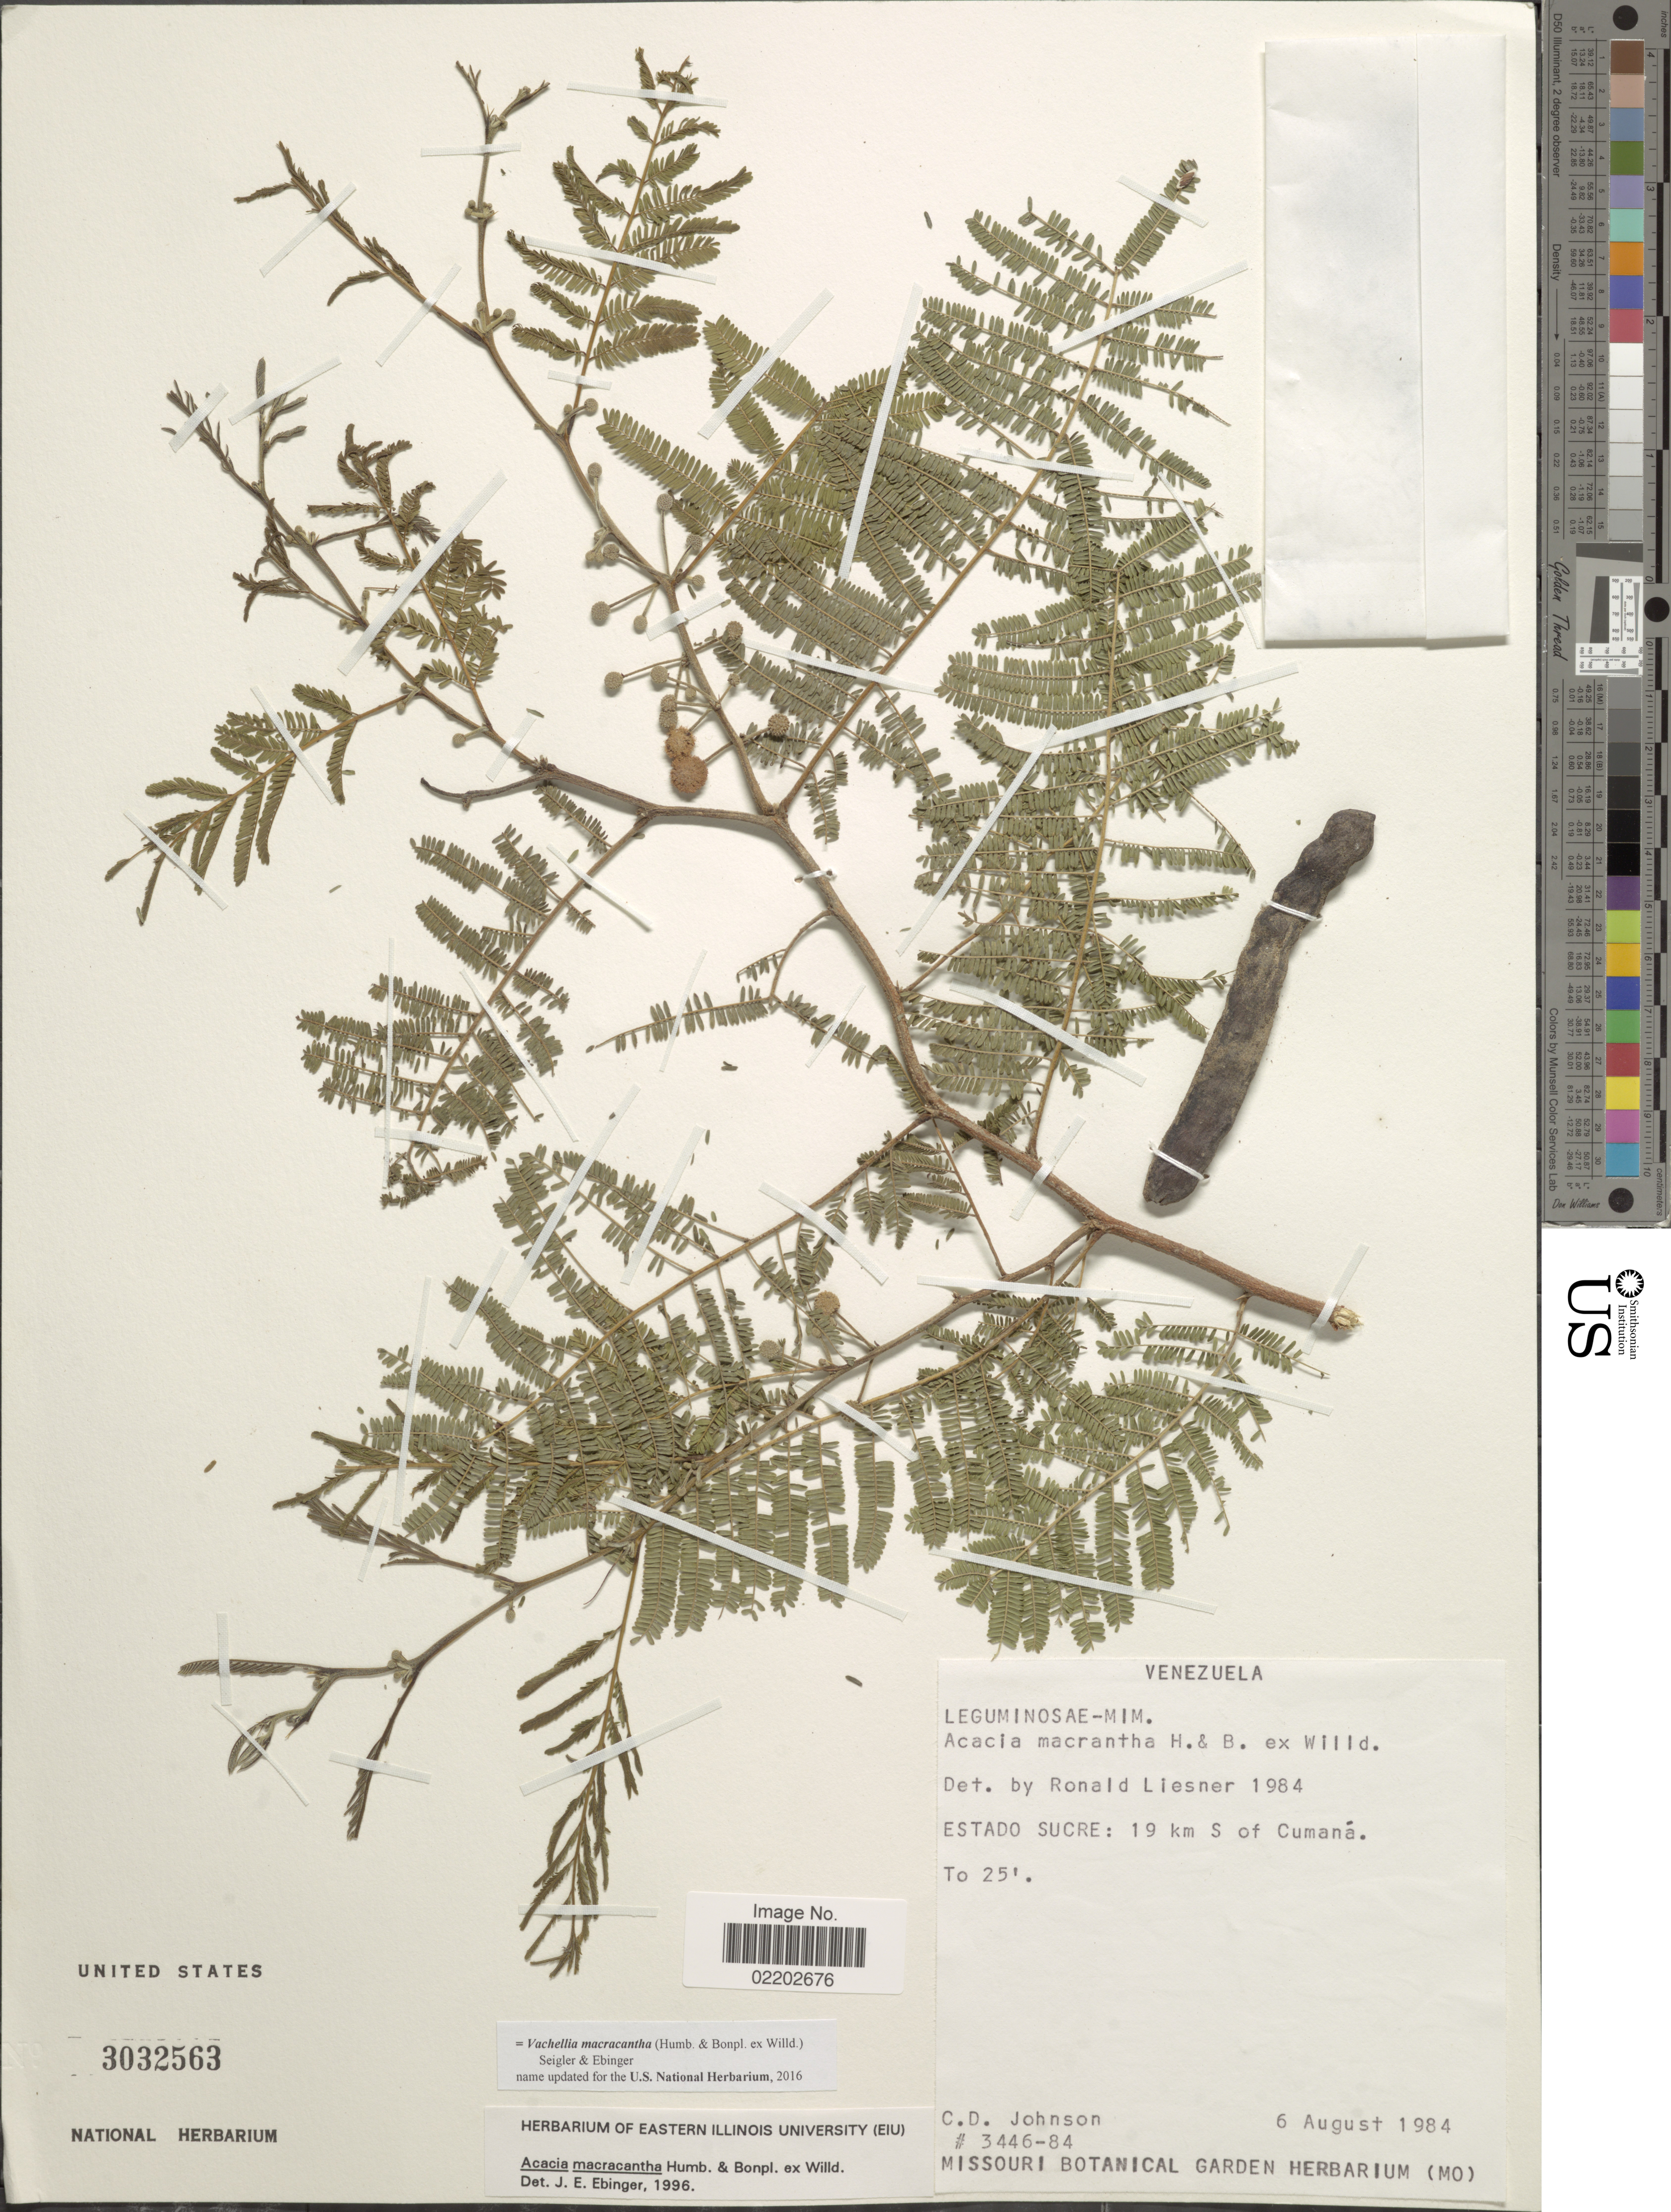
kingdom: Plantae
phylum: Tracheophyta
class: Magnoliopsida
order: Fabales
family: Fabaceae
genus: Vachellia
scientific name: Vachellia macracantha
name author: (Humb. & Bonpl. ex Willd.) Seigler & Ebinger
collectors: C. D. Johnson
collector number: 3446-84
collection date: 1984-08-06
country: Venezuela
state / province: Sucre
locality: Estado Sucre: 19 km S of Cumana.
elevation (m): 8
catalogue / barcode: US 3032563